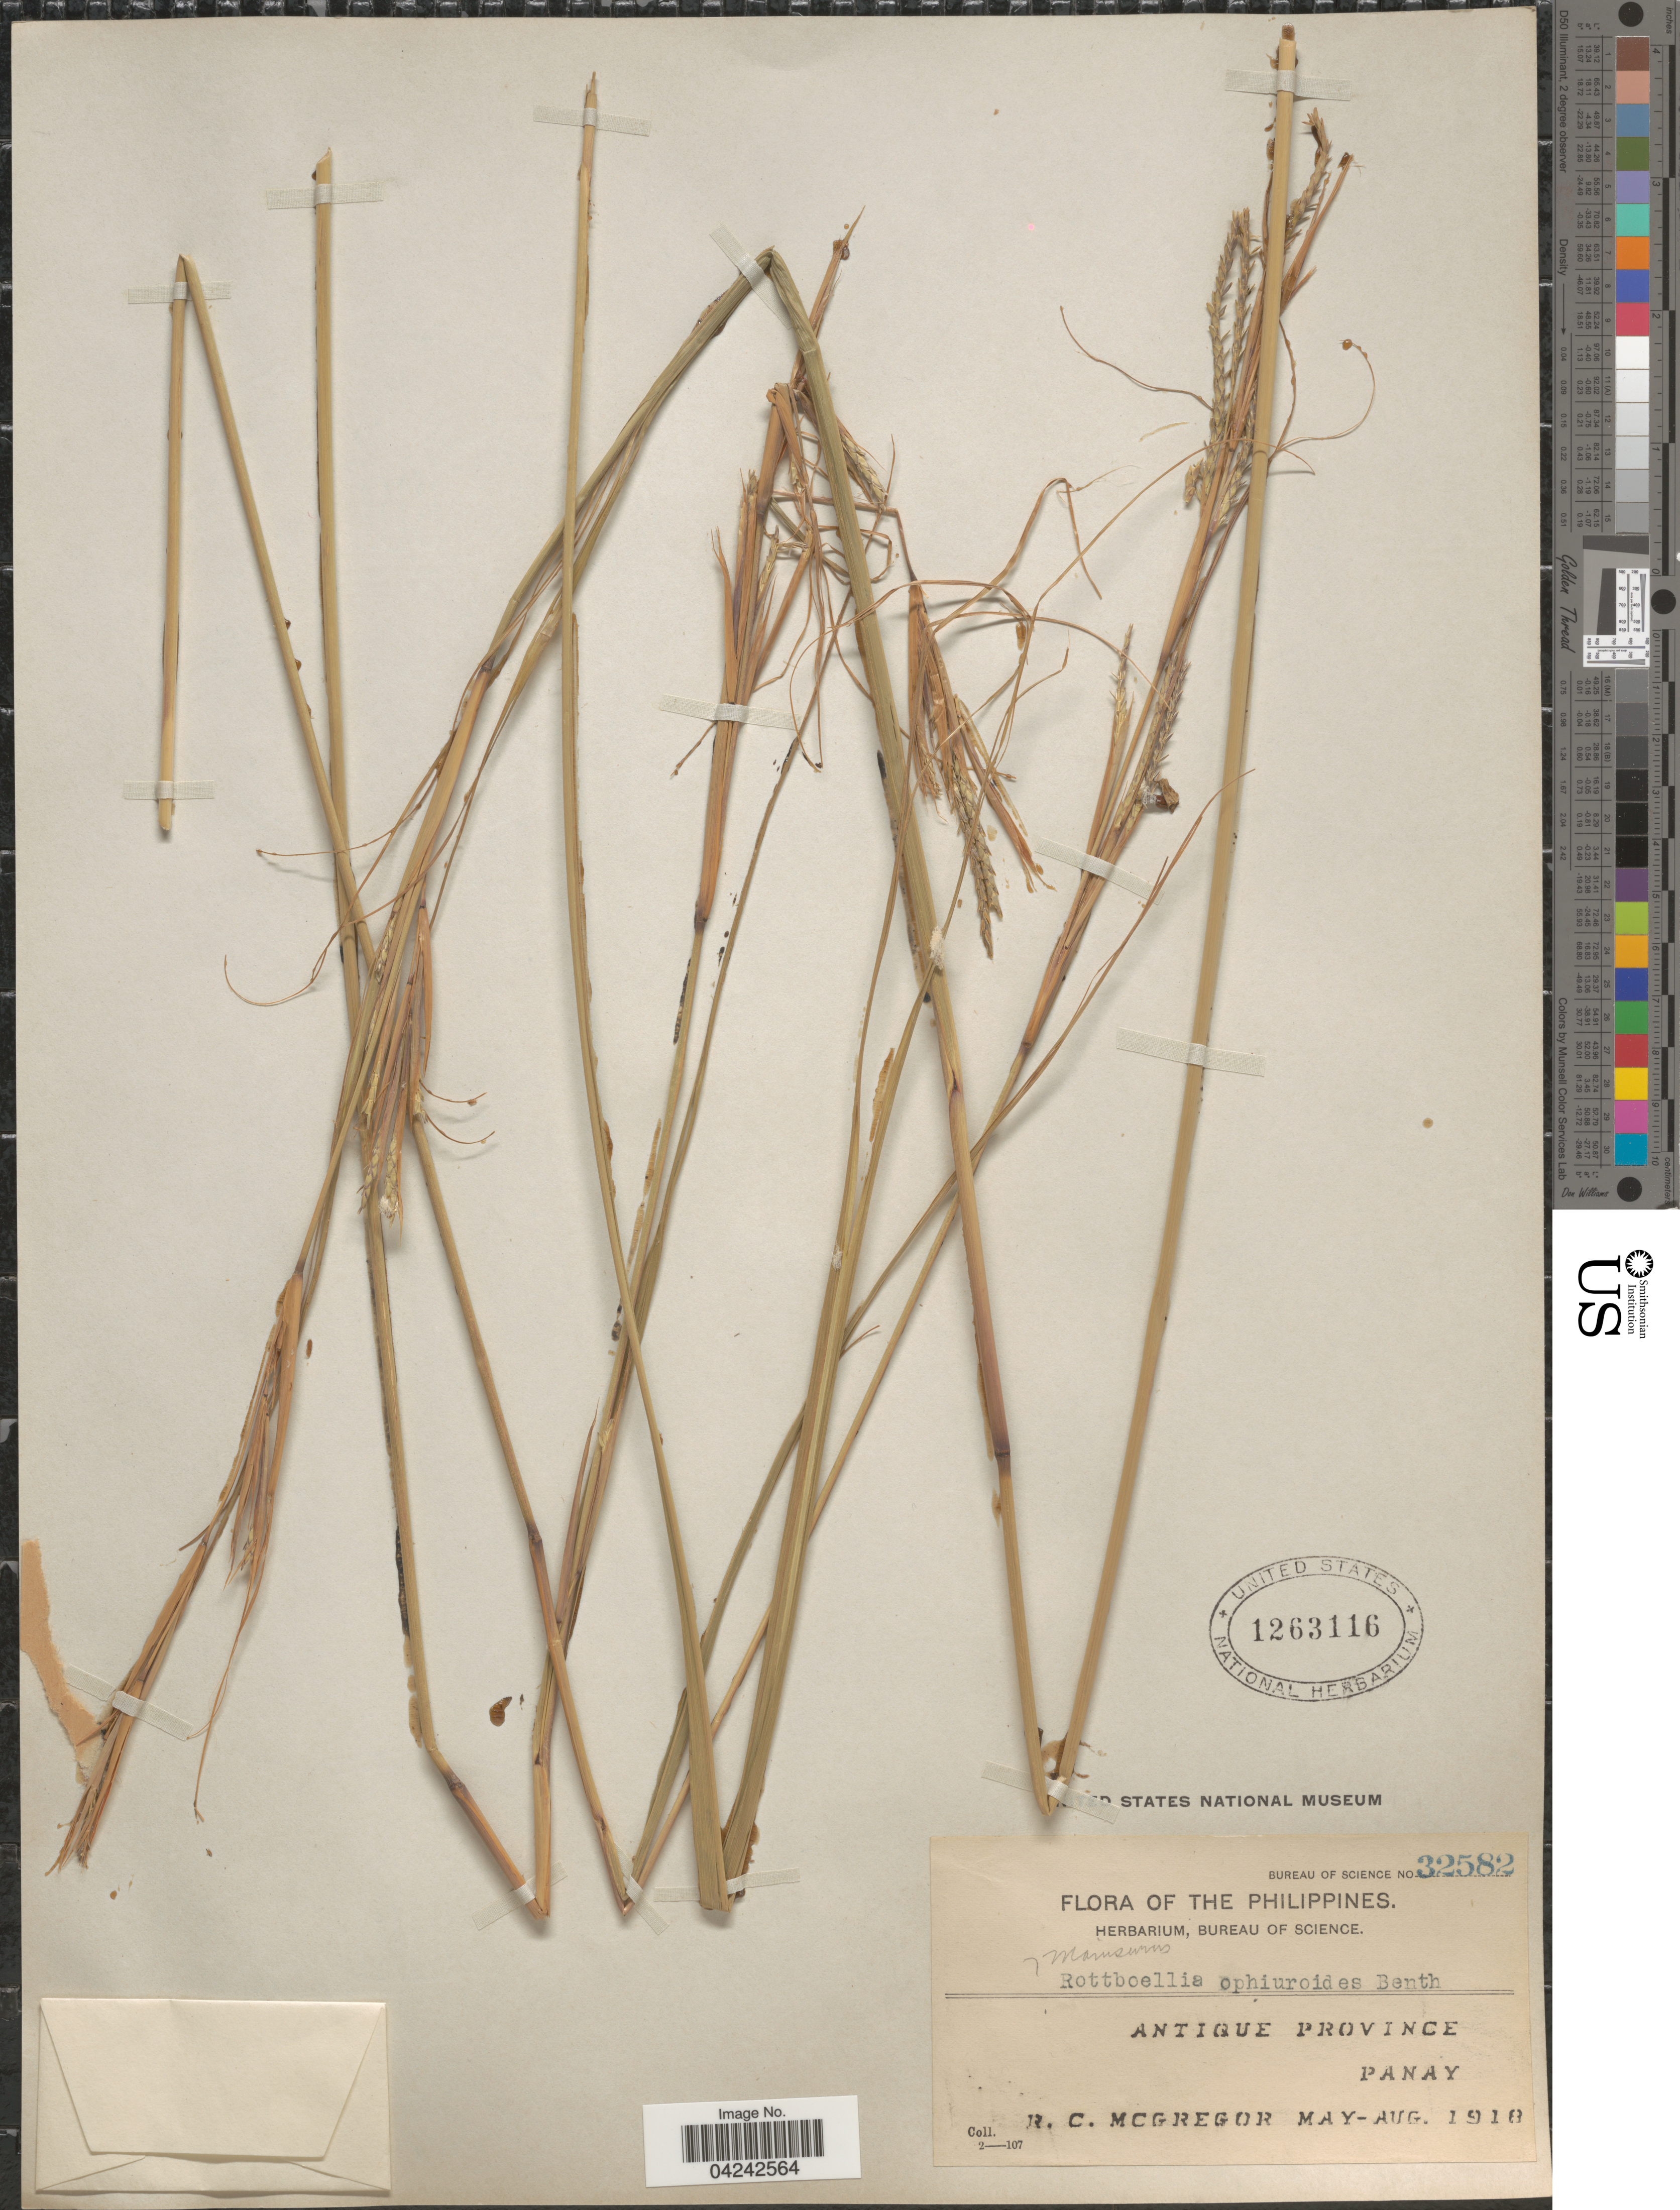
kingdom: Plantae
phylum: Tracheophyta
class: Liliopsida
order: Poales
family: Poaceae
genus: Rottboellia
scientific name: Rottboellia rottboellioides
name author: (R. Br.) Druce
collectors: R. C. McGregor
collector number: Bureau of Science 32582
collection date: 1918-05/1918-08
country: Philippines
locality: Antique Province. Panay.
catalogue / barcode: US 1263116